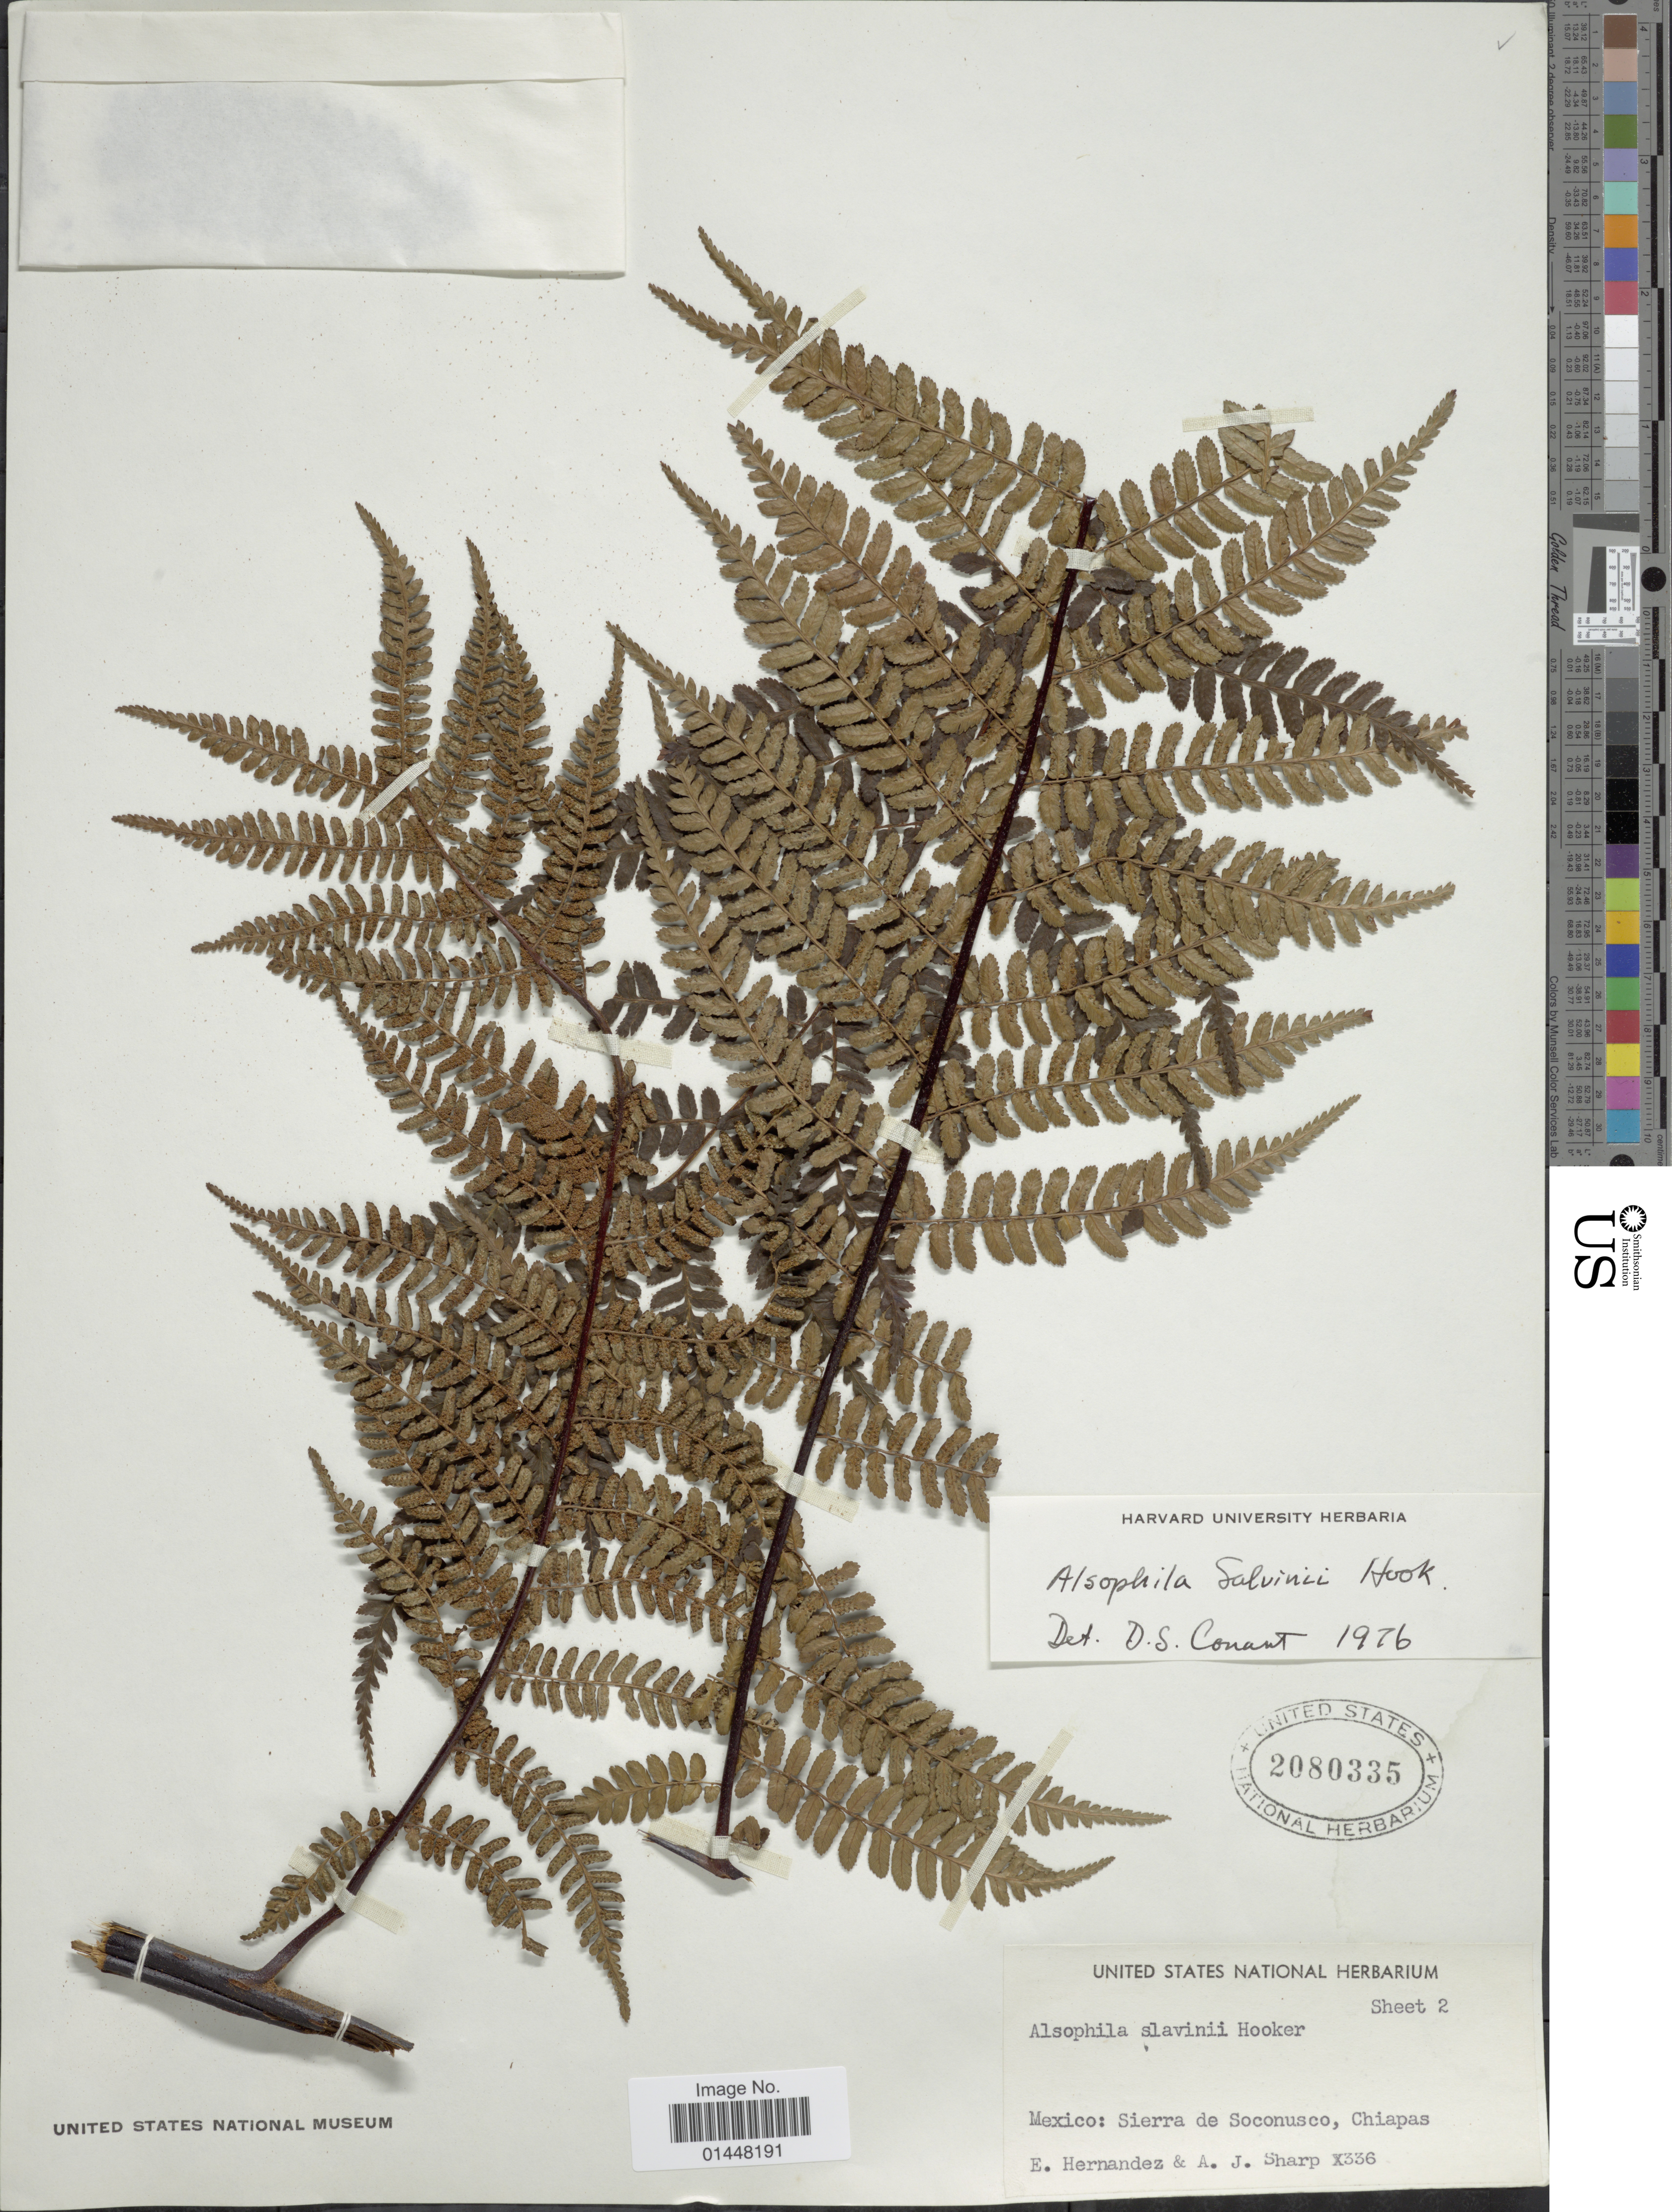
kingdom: Plantae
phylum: Tracheophyta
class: Polypodiopsida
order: Cyatheales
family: Cyatheaceae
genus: Gymnosphaera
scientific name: Gymnosphaera salvinii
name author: (Hook.)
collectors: E. Hernandez & A. J. Sharp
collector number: X336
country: Mexico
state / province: Chiapas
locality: Sierra de Soconusco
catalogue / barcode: US 2080335